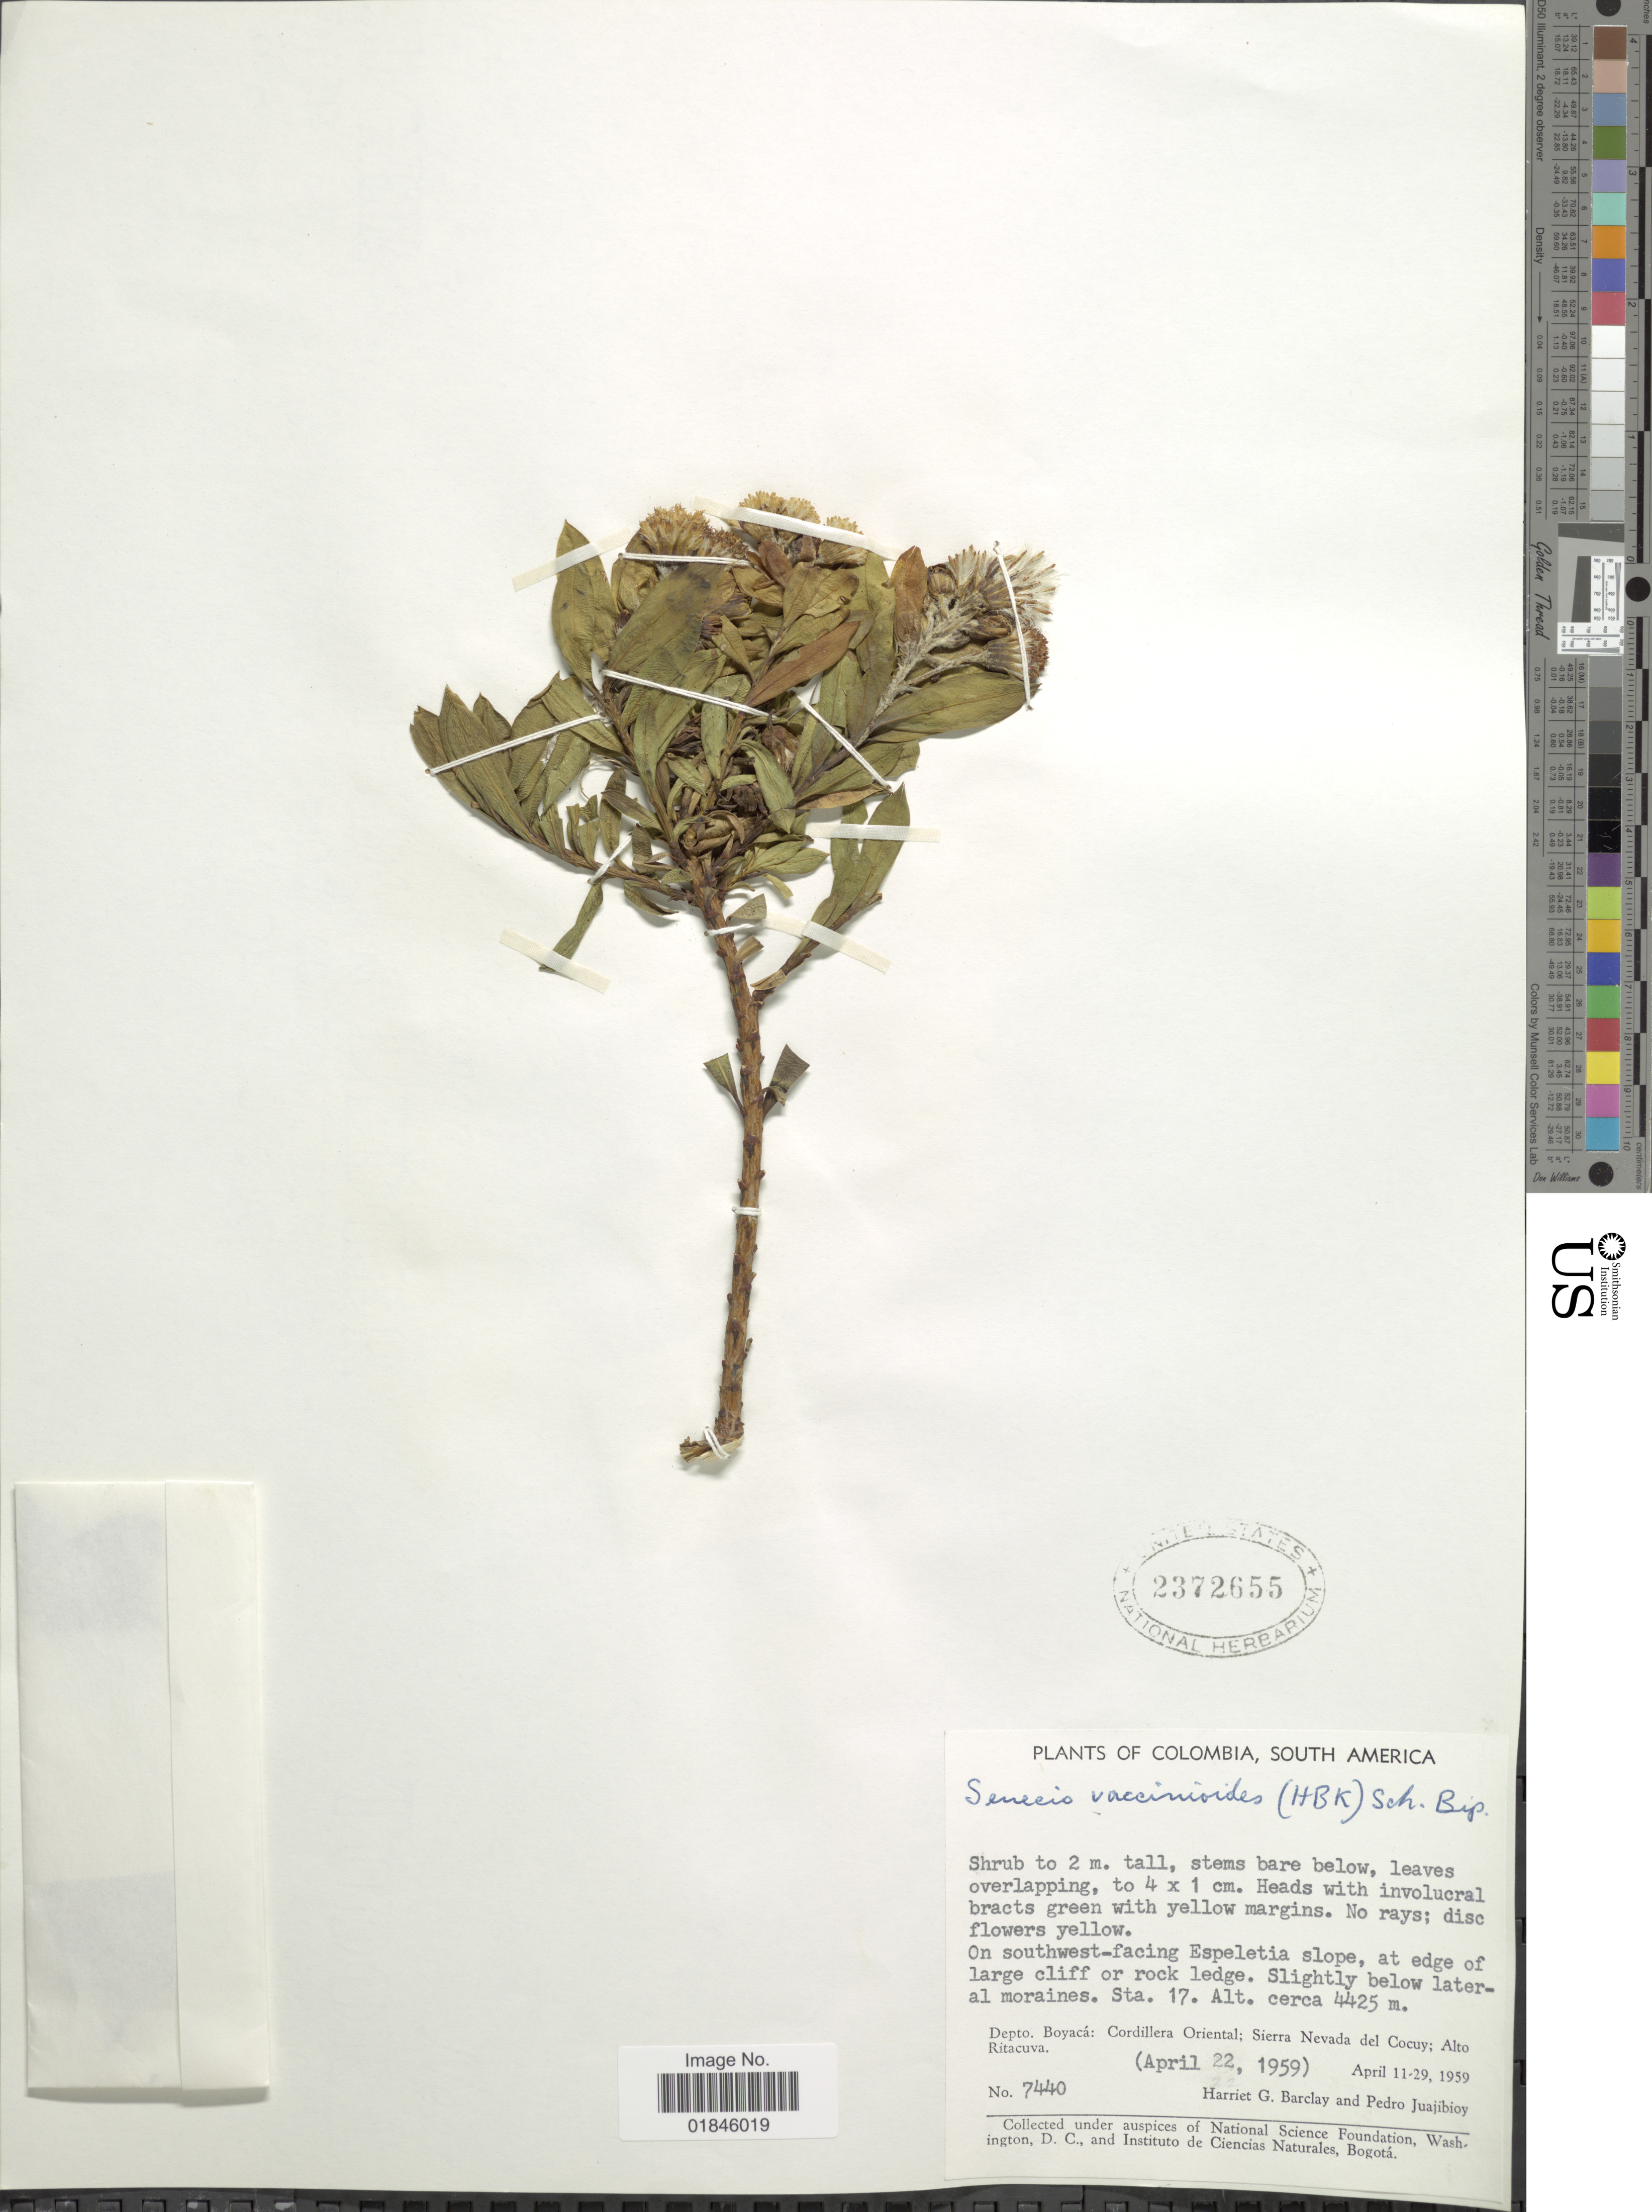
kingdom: Plantae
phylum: Tracheophyta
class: Magnoliopsida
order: Asterales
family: Asteraceae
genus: Pentacalia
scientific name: Pentacalia vaccinioides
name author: (Kunth) Cuatrec.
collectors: H. G. Barclay & P. Juajibioy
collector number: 7440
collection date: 1959-04-22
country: Colombia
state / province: Boyacá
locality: Depto. Boyacá: Cordillera Oriental; Sierra Nevada del Cocuy; Alto Ritacuva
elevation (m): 4425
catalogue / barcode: US 2372655